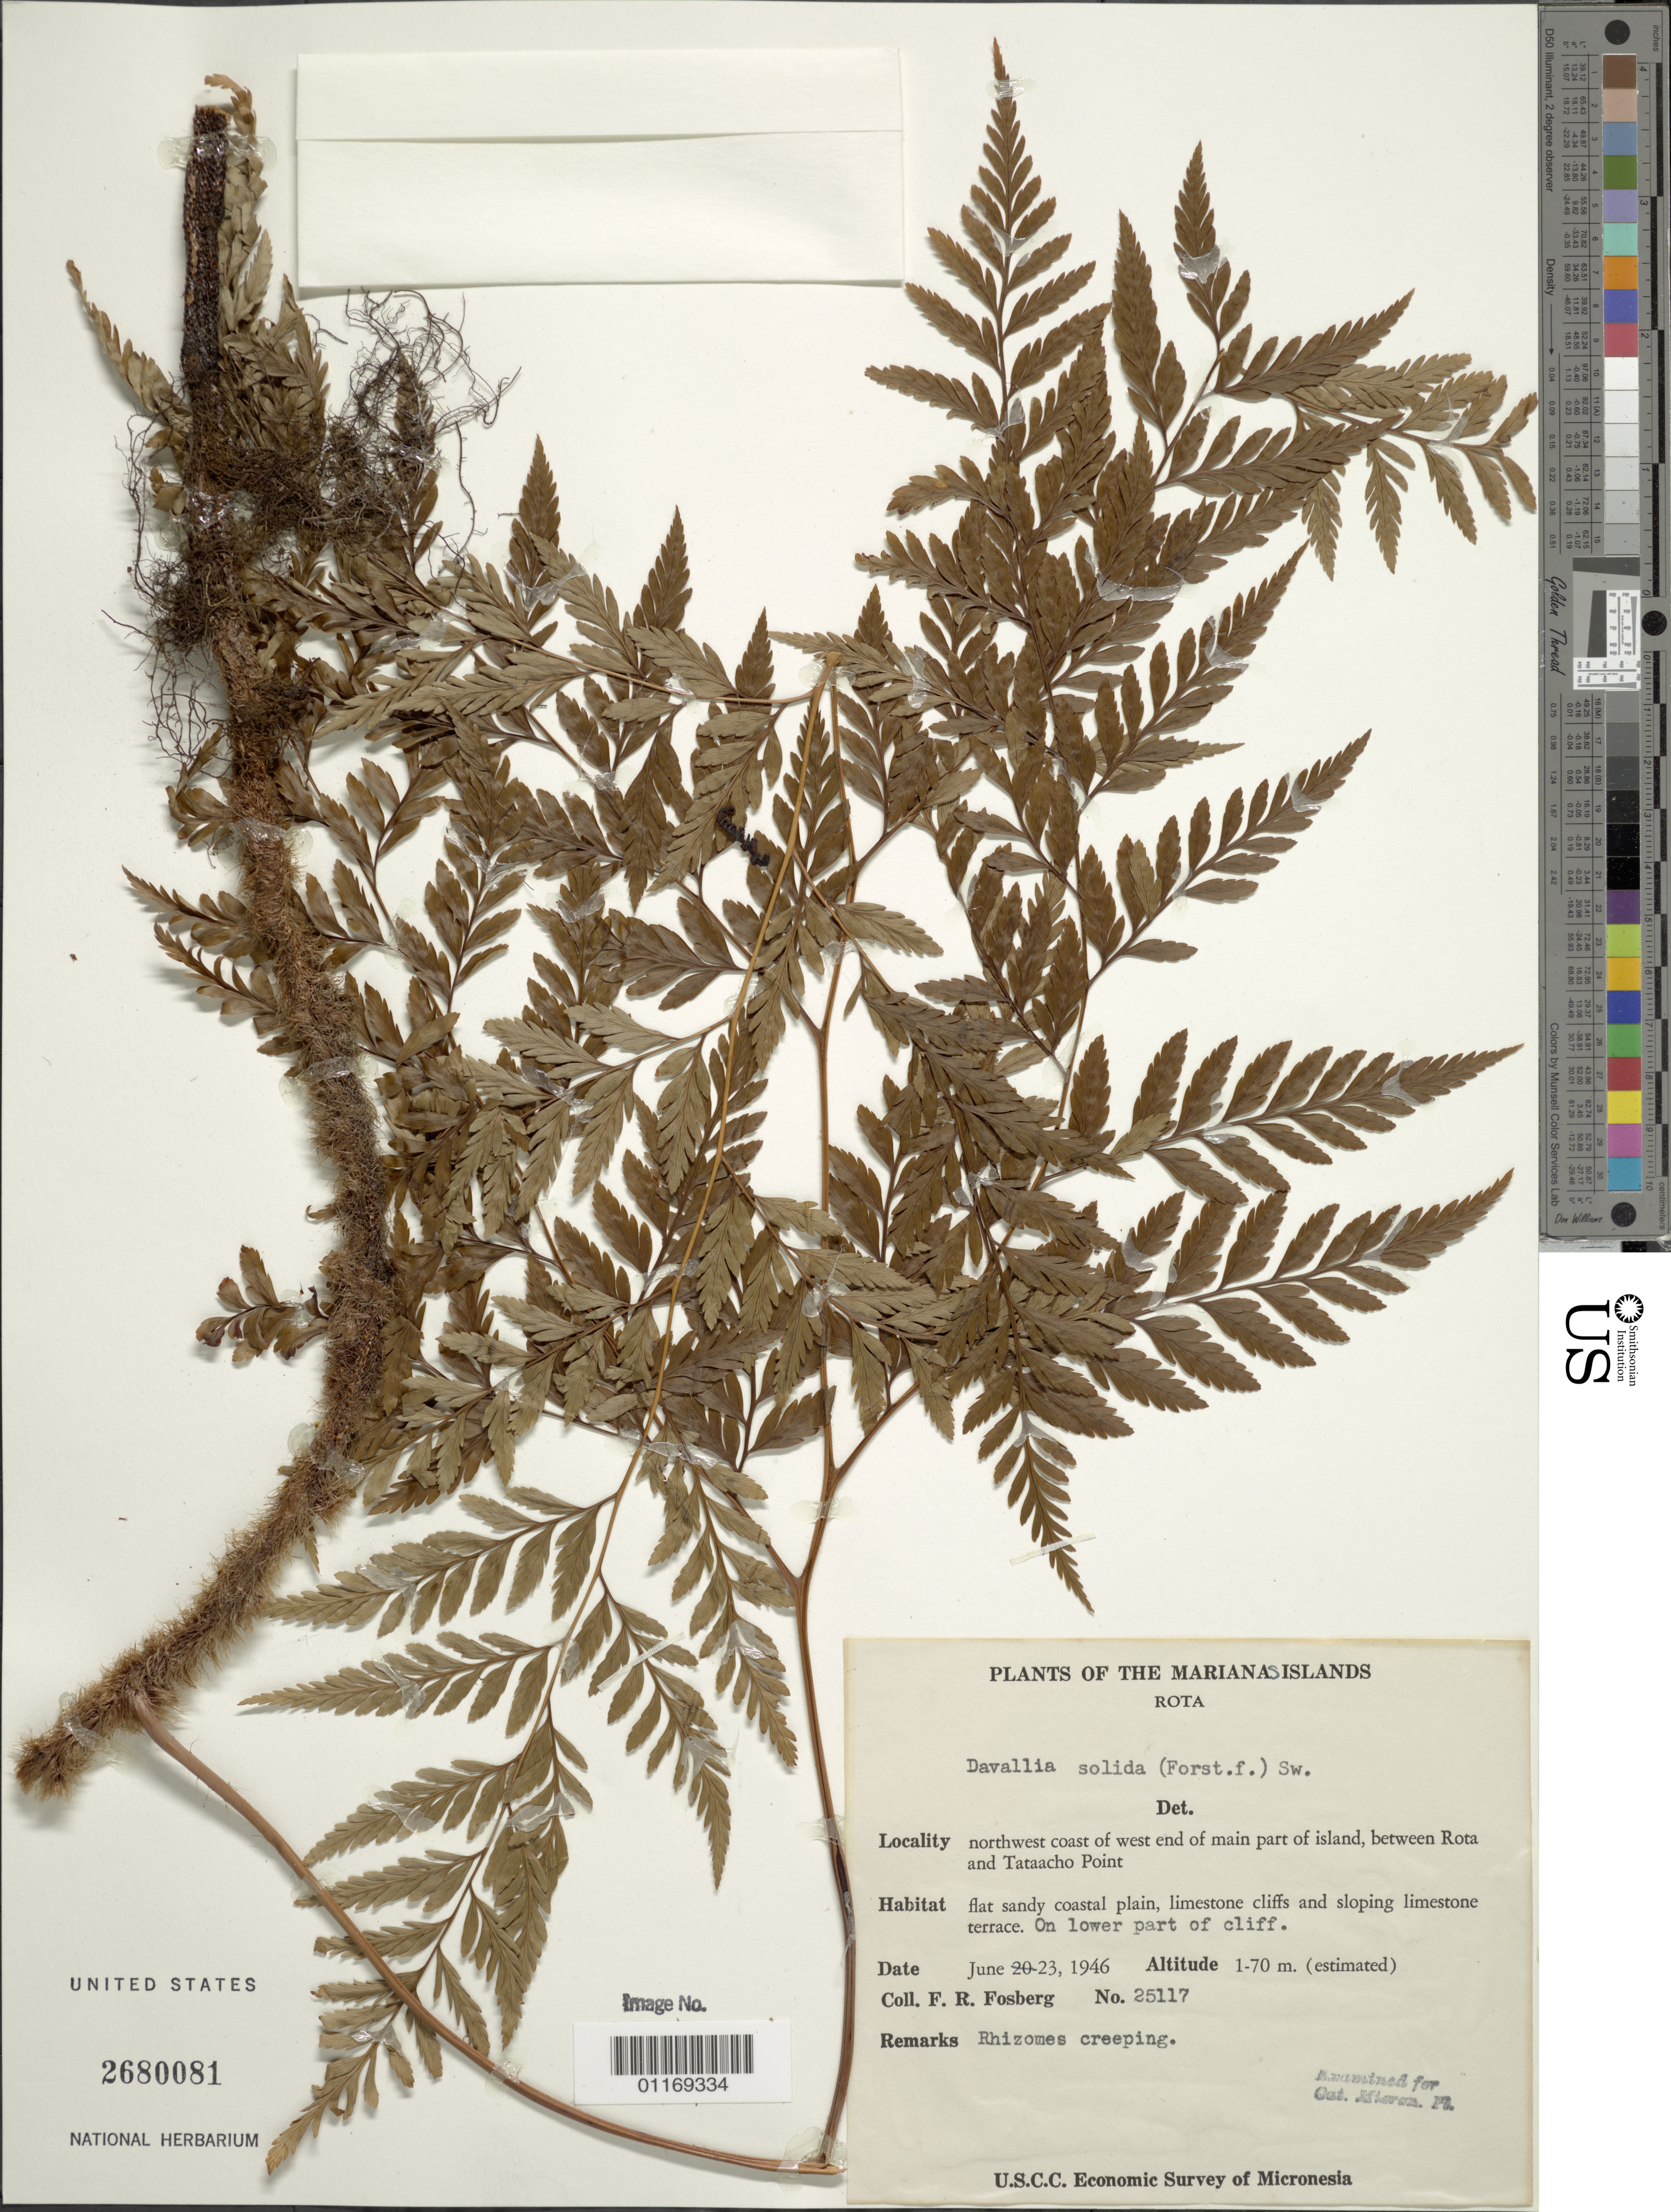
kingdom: Plantae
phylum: Tracheophyta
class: Polypodiopsida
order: Polypodiales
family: Davalliaceae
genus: Davallia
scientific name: Davallia solida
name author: (G. Forst.) Sw.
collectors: F. R. Fosberg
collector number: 25117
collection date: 1946-06-23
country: Northern Mariana Islands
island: Rota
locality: northwest coast of west end of main part of island, between Rota and Tataacho Point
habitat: Limestone cliffs and sloping limestone terrace, coastal plain.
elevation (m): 1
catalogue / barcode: US 2680081